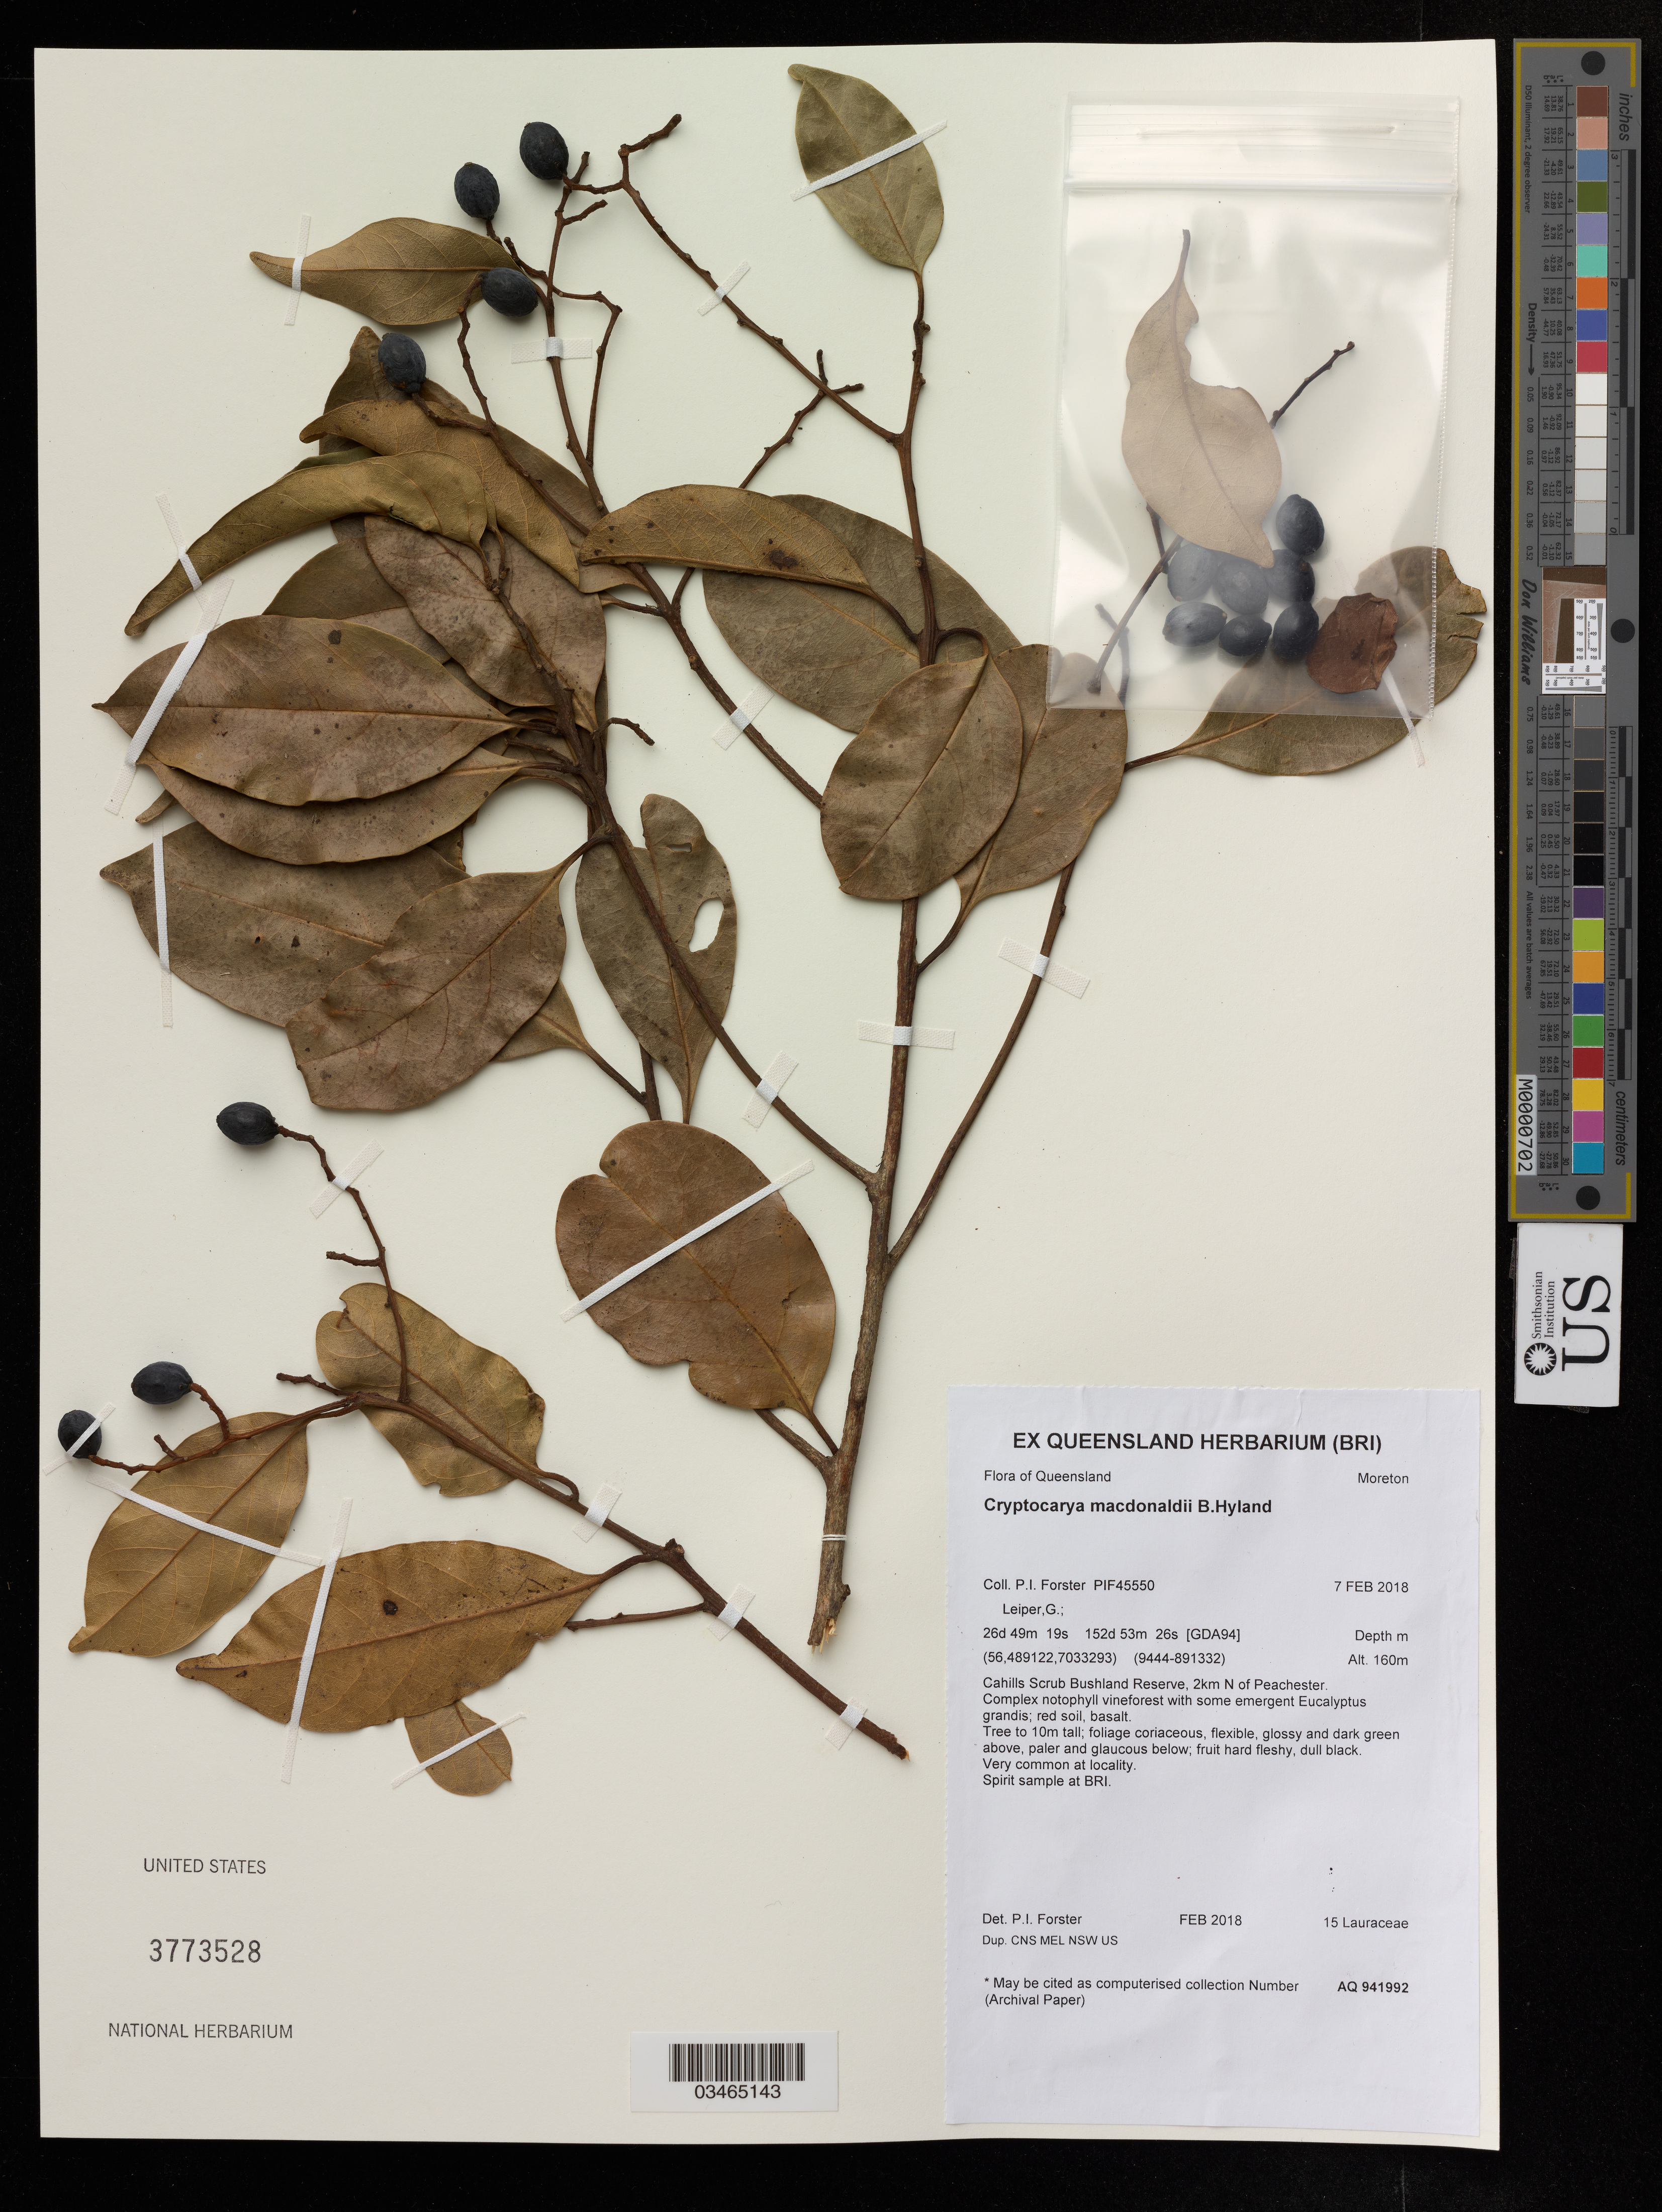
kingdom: Plantae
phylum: Tracheophyta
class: Magnoliopsida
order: Laurales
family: Lauraceae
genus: Cryptocarya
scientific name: Cryptocarya macdonaldii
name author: B. Hyland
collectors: P. Forster & G. Leiper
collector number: PIF45550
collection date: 2018-02-07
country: Australia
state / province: Queensland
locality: Moreton, [GDA94], Cahills Scrub Bushland Reserve, 2 km N of Peachester.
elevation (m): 160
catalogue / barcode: US 3773528